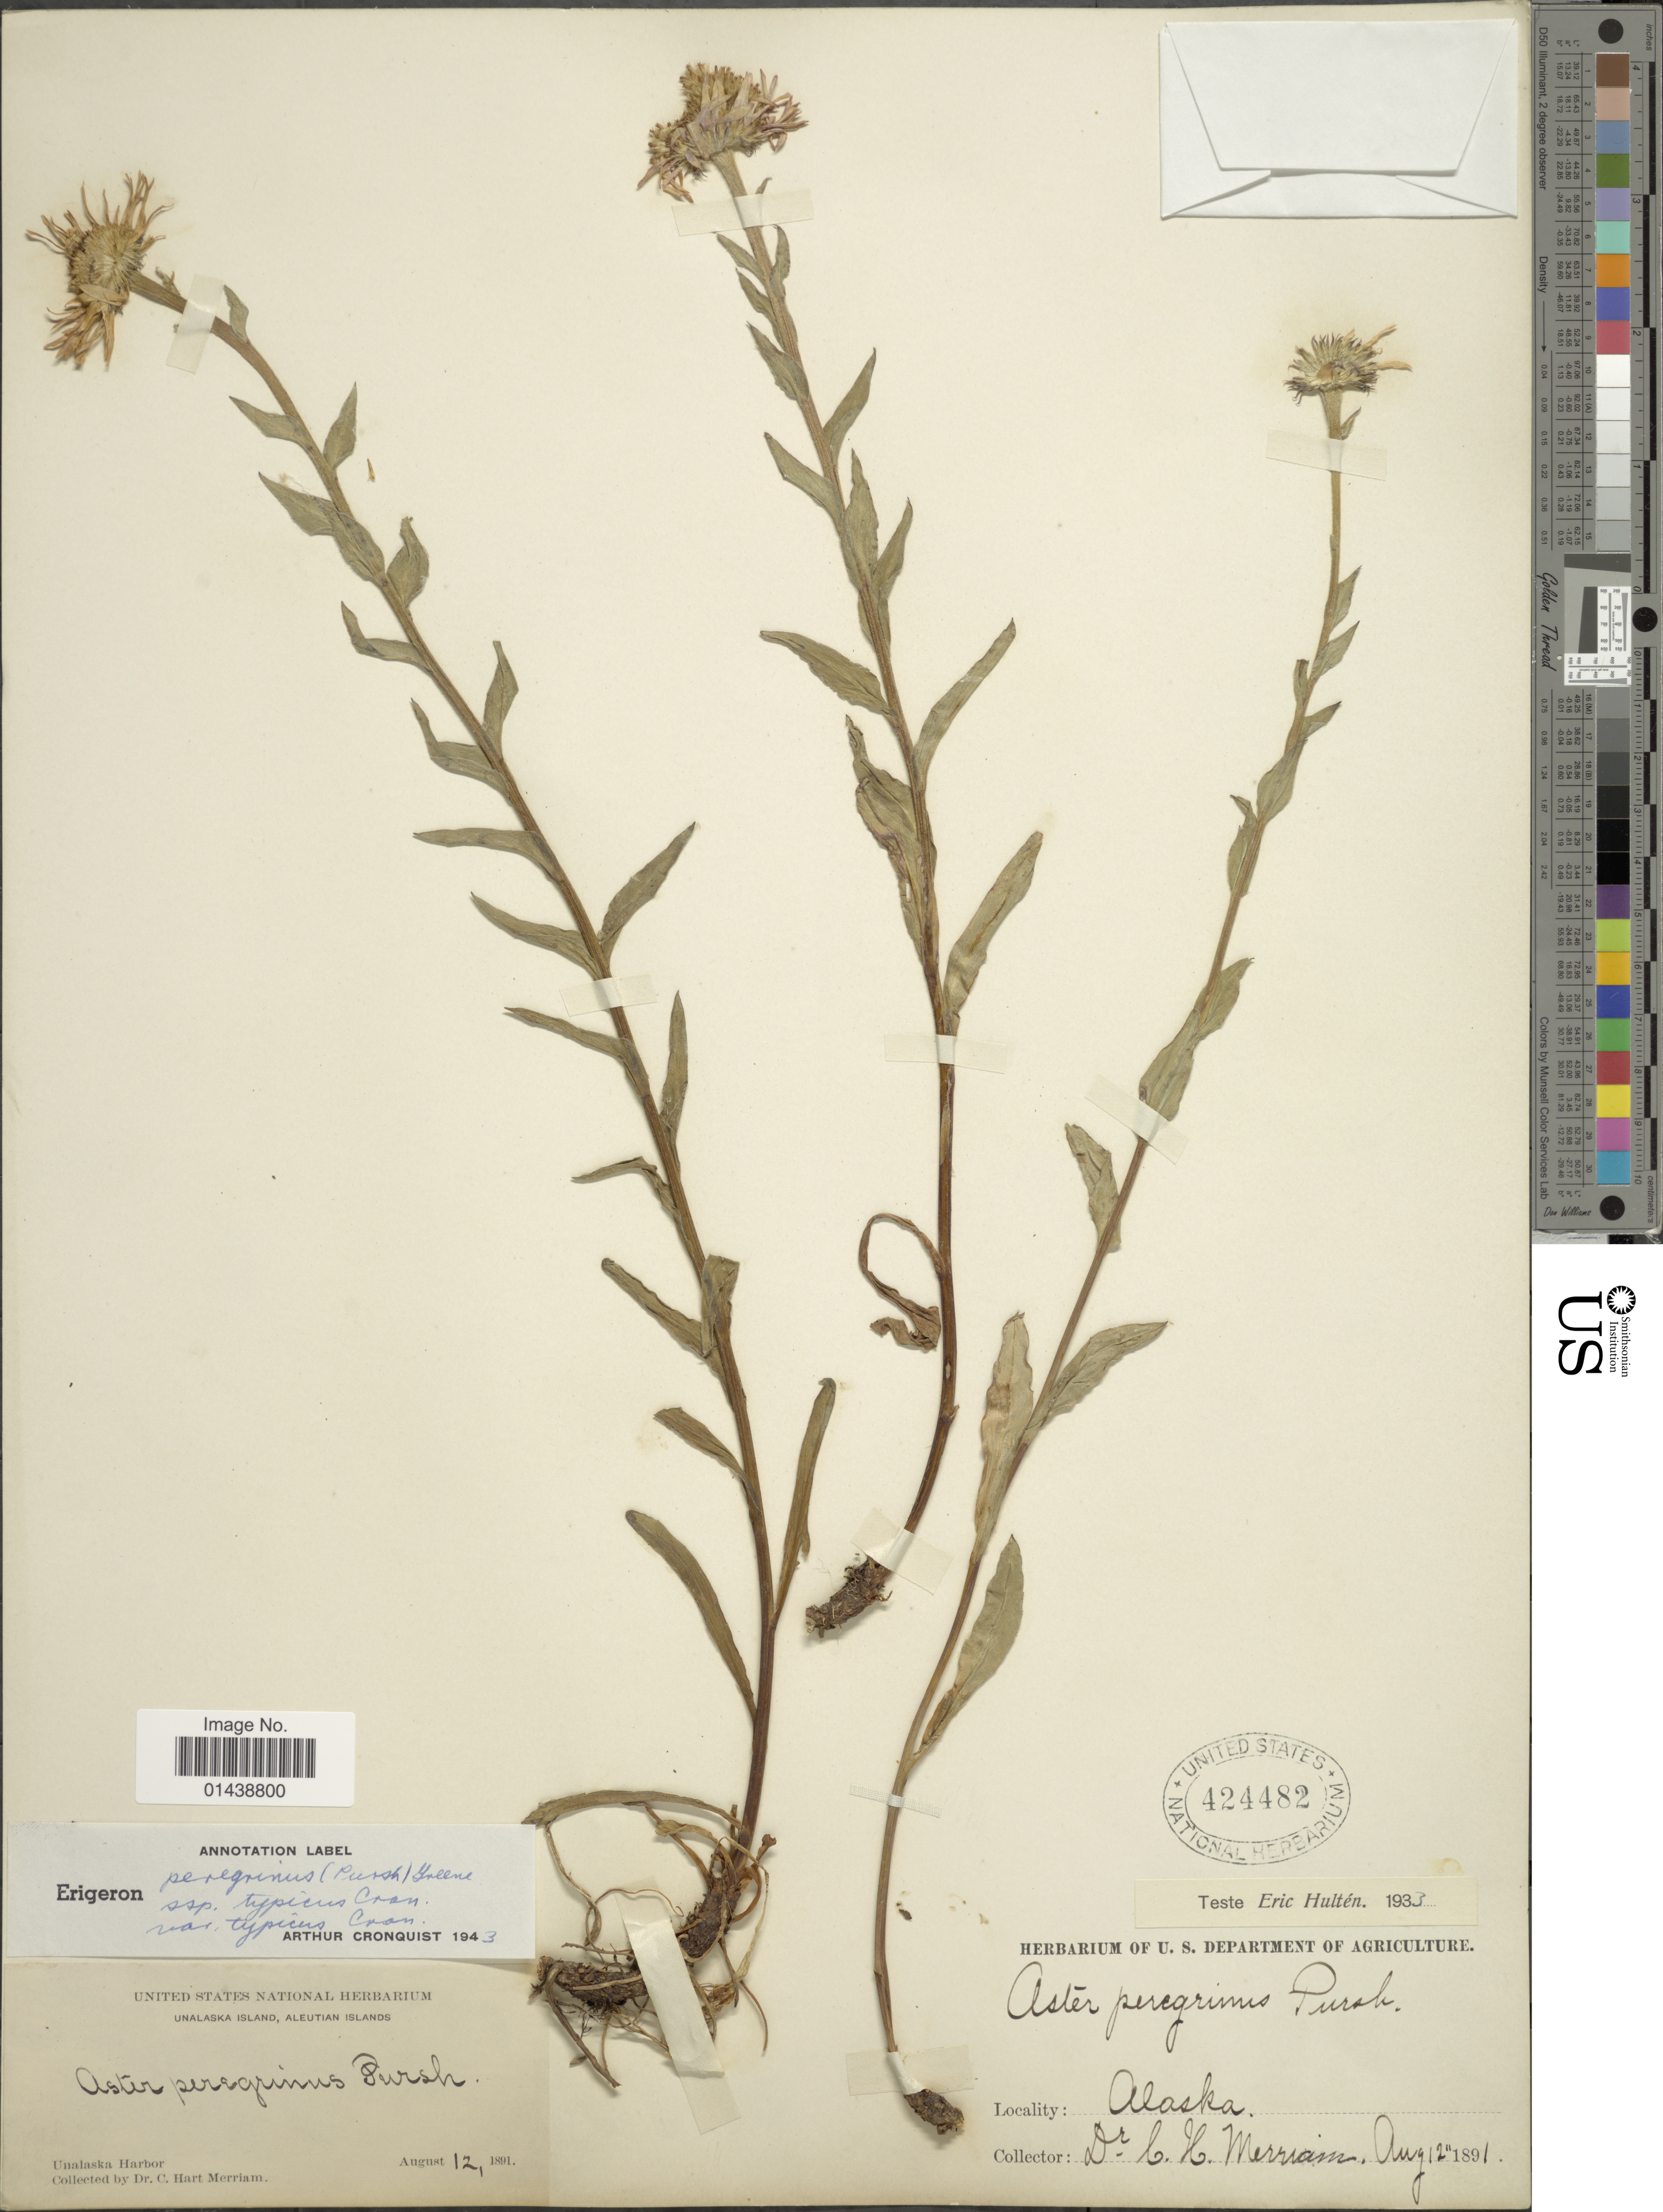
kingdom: Plantae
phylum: Tracheophyta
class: Magnoliopsida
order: Asterales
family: Asteraceae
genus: Erigeron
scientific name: Erigeron peregrinus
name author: (Banks ex Pursh) Greene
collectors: C. Merriam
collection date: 1891-08-12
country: United States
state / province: Alaska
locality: Unalaska Island, Aleutian Islands. Unalaska Harbor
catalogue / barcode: US 424482